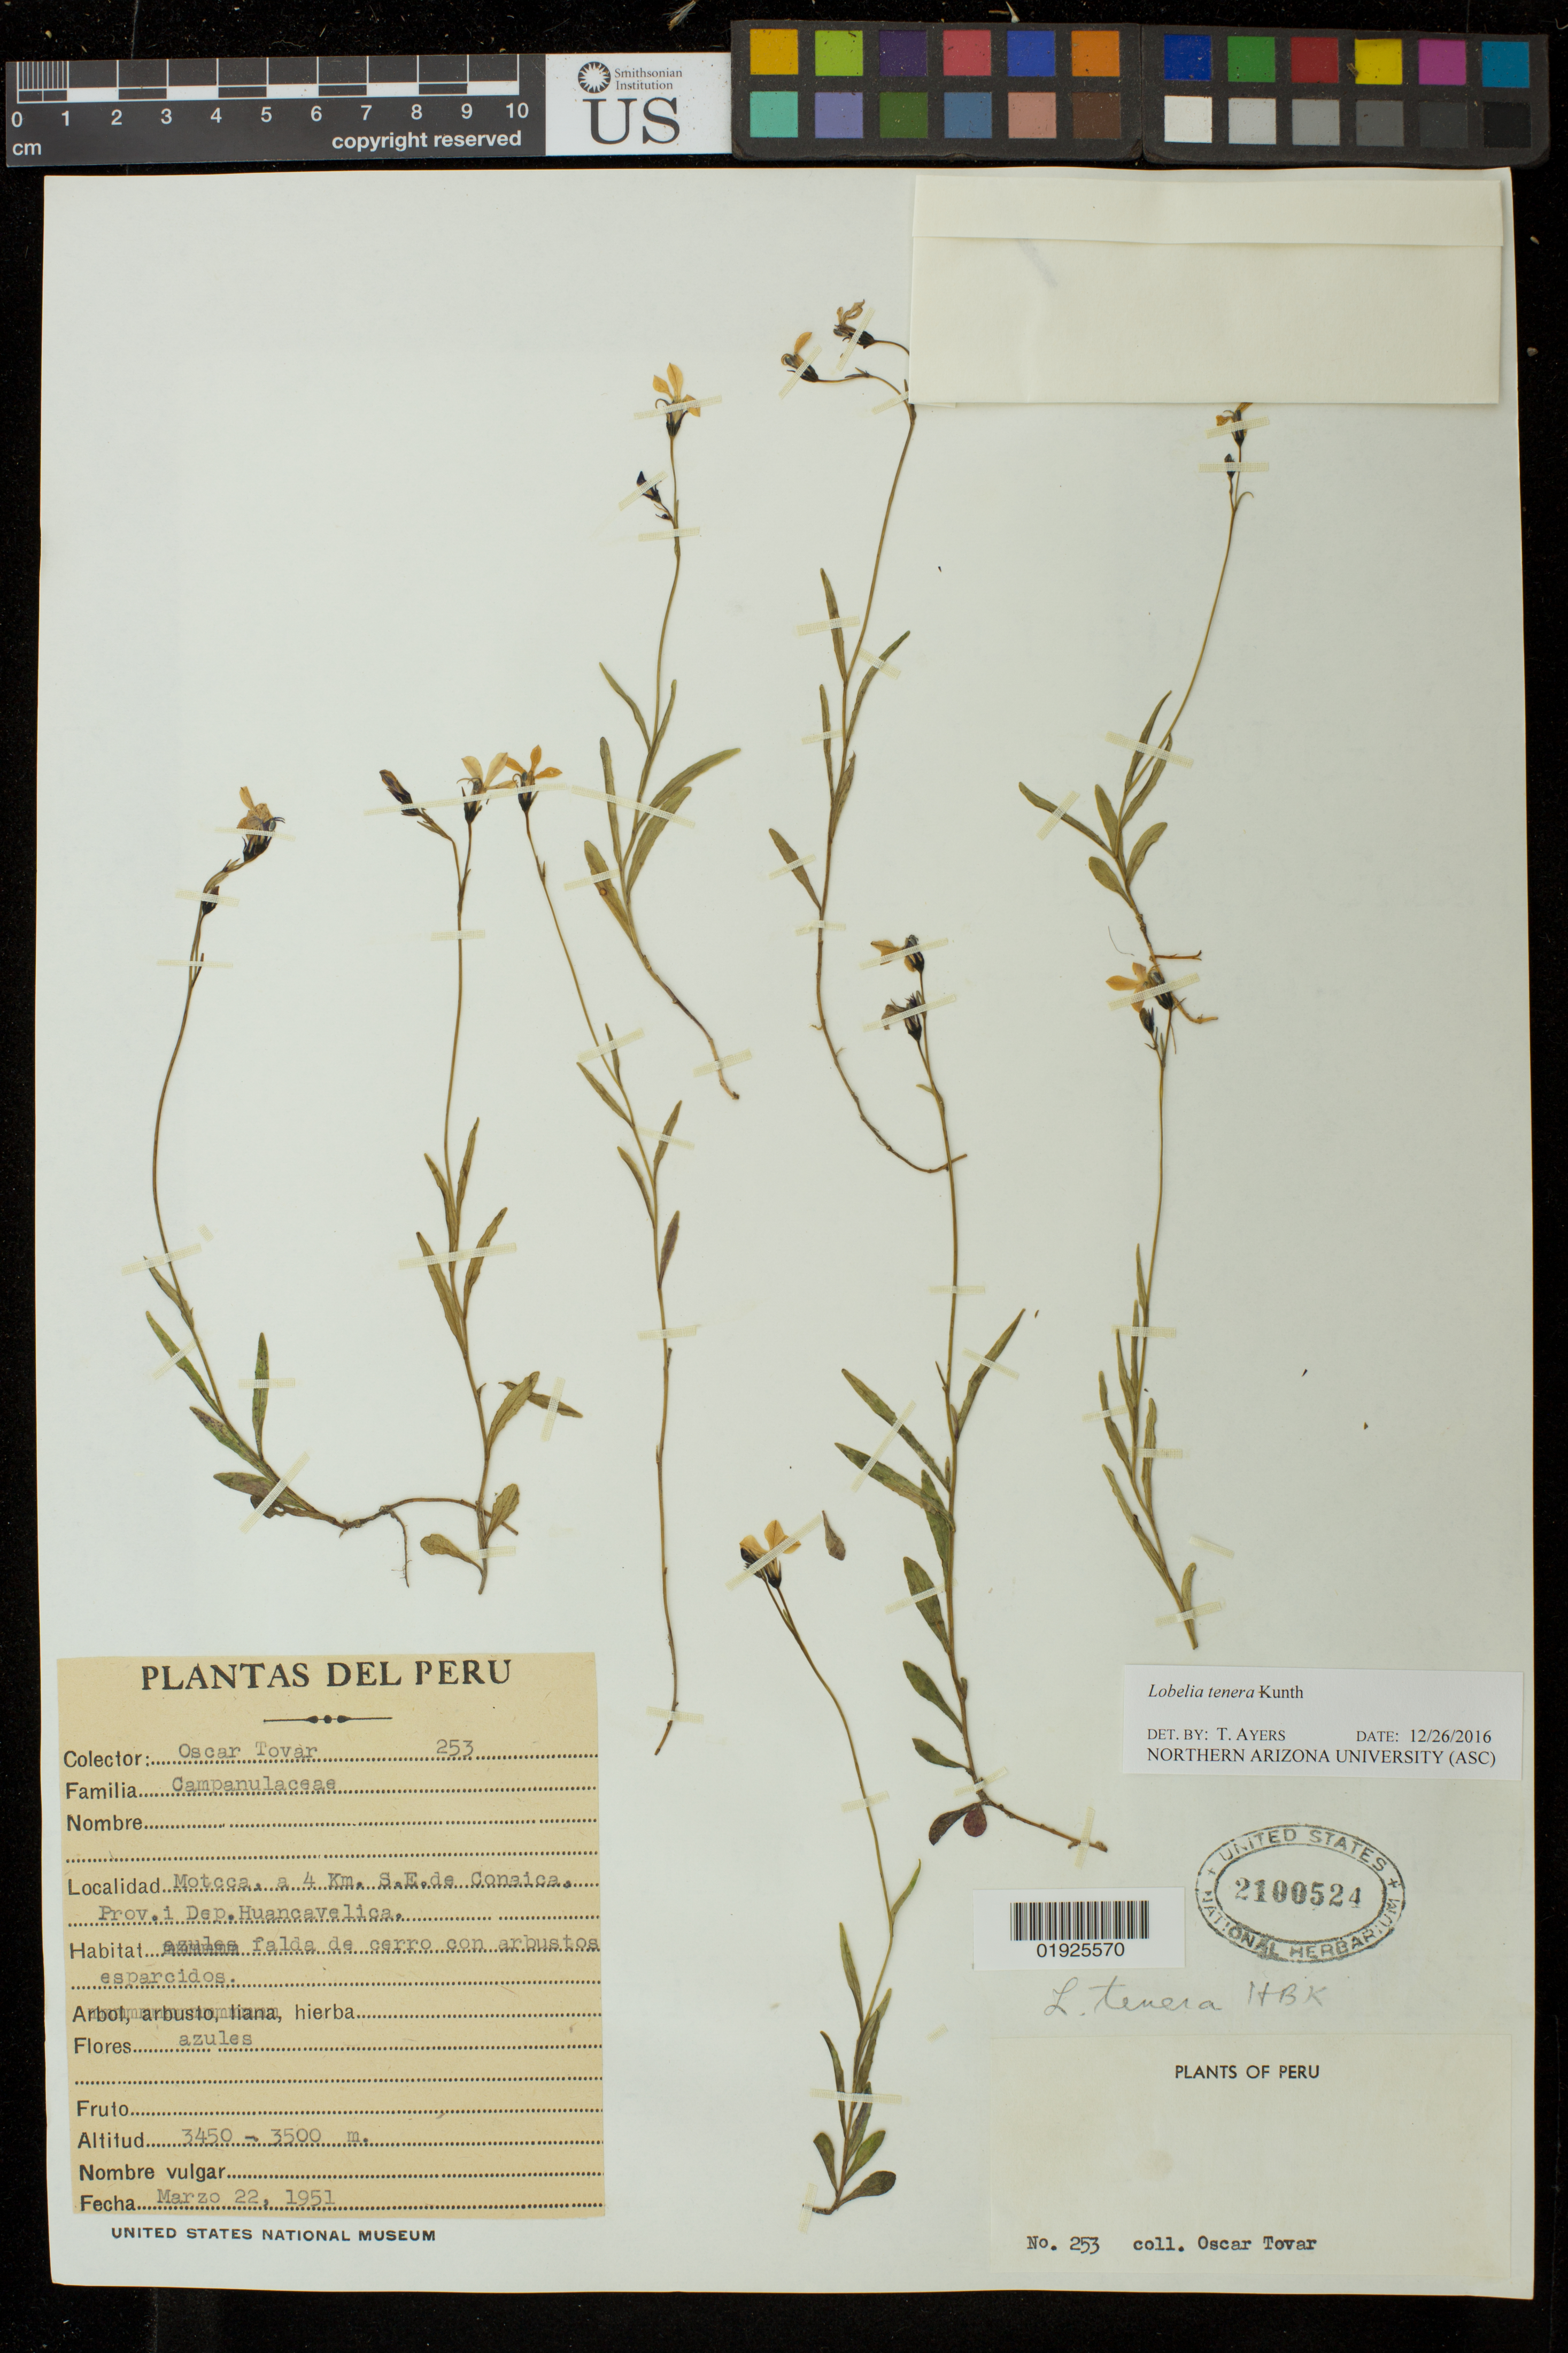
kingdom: Plantae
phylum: Tracheophyta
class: Magnoliopsida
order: Asterales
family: Campanulaceae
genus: Lobelia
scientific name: Lobelia tenera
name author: Kunth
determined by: Ayers, Tina J.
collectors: O. Tovar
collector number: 253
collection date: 1951-03-22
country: Peru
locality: Prov. i Dep. Huancavelica. Motcaa, a 4 km. SE de Conaica.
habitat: Falda de cerro con arbustos esparcidos.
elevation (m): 3450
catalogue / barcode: US 2100524